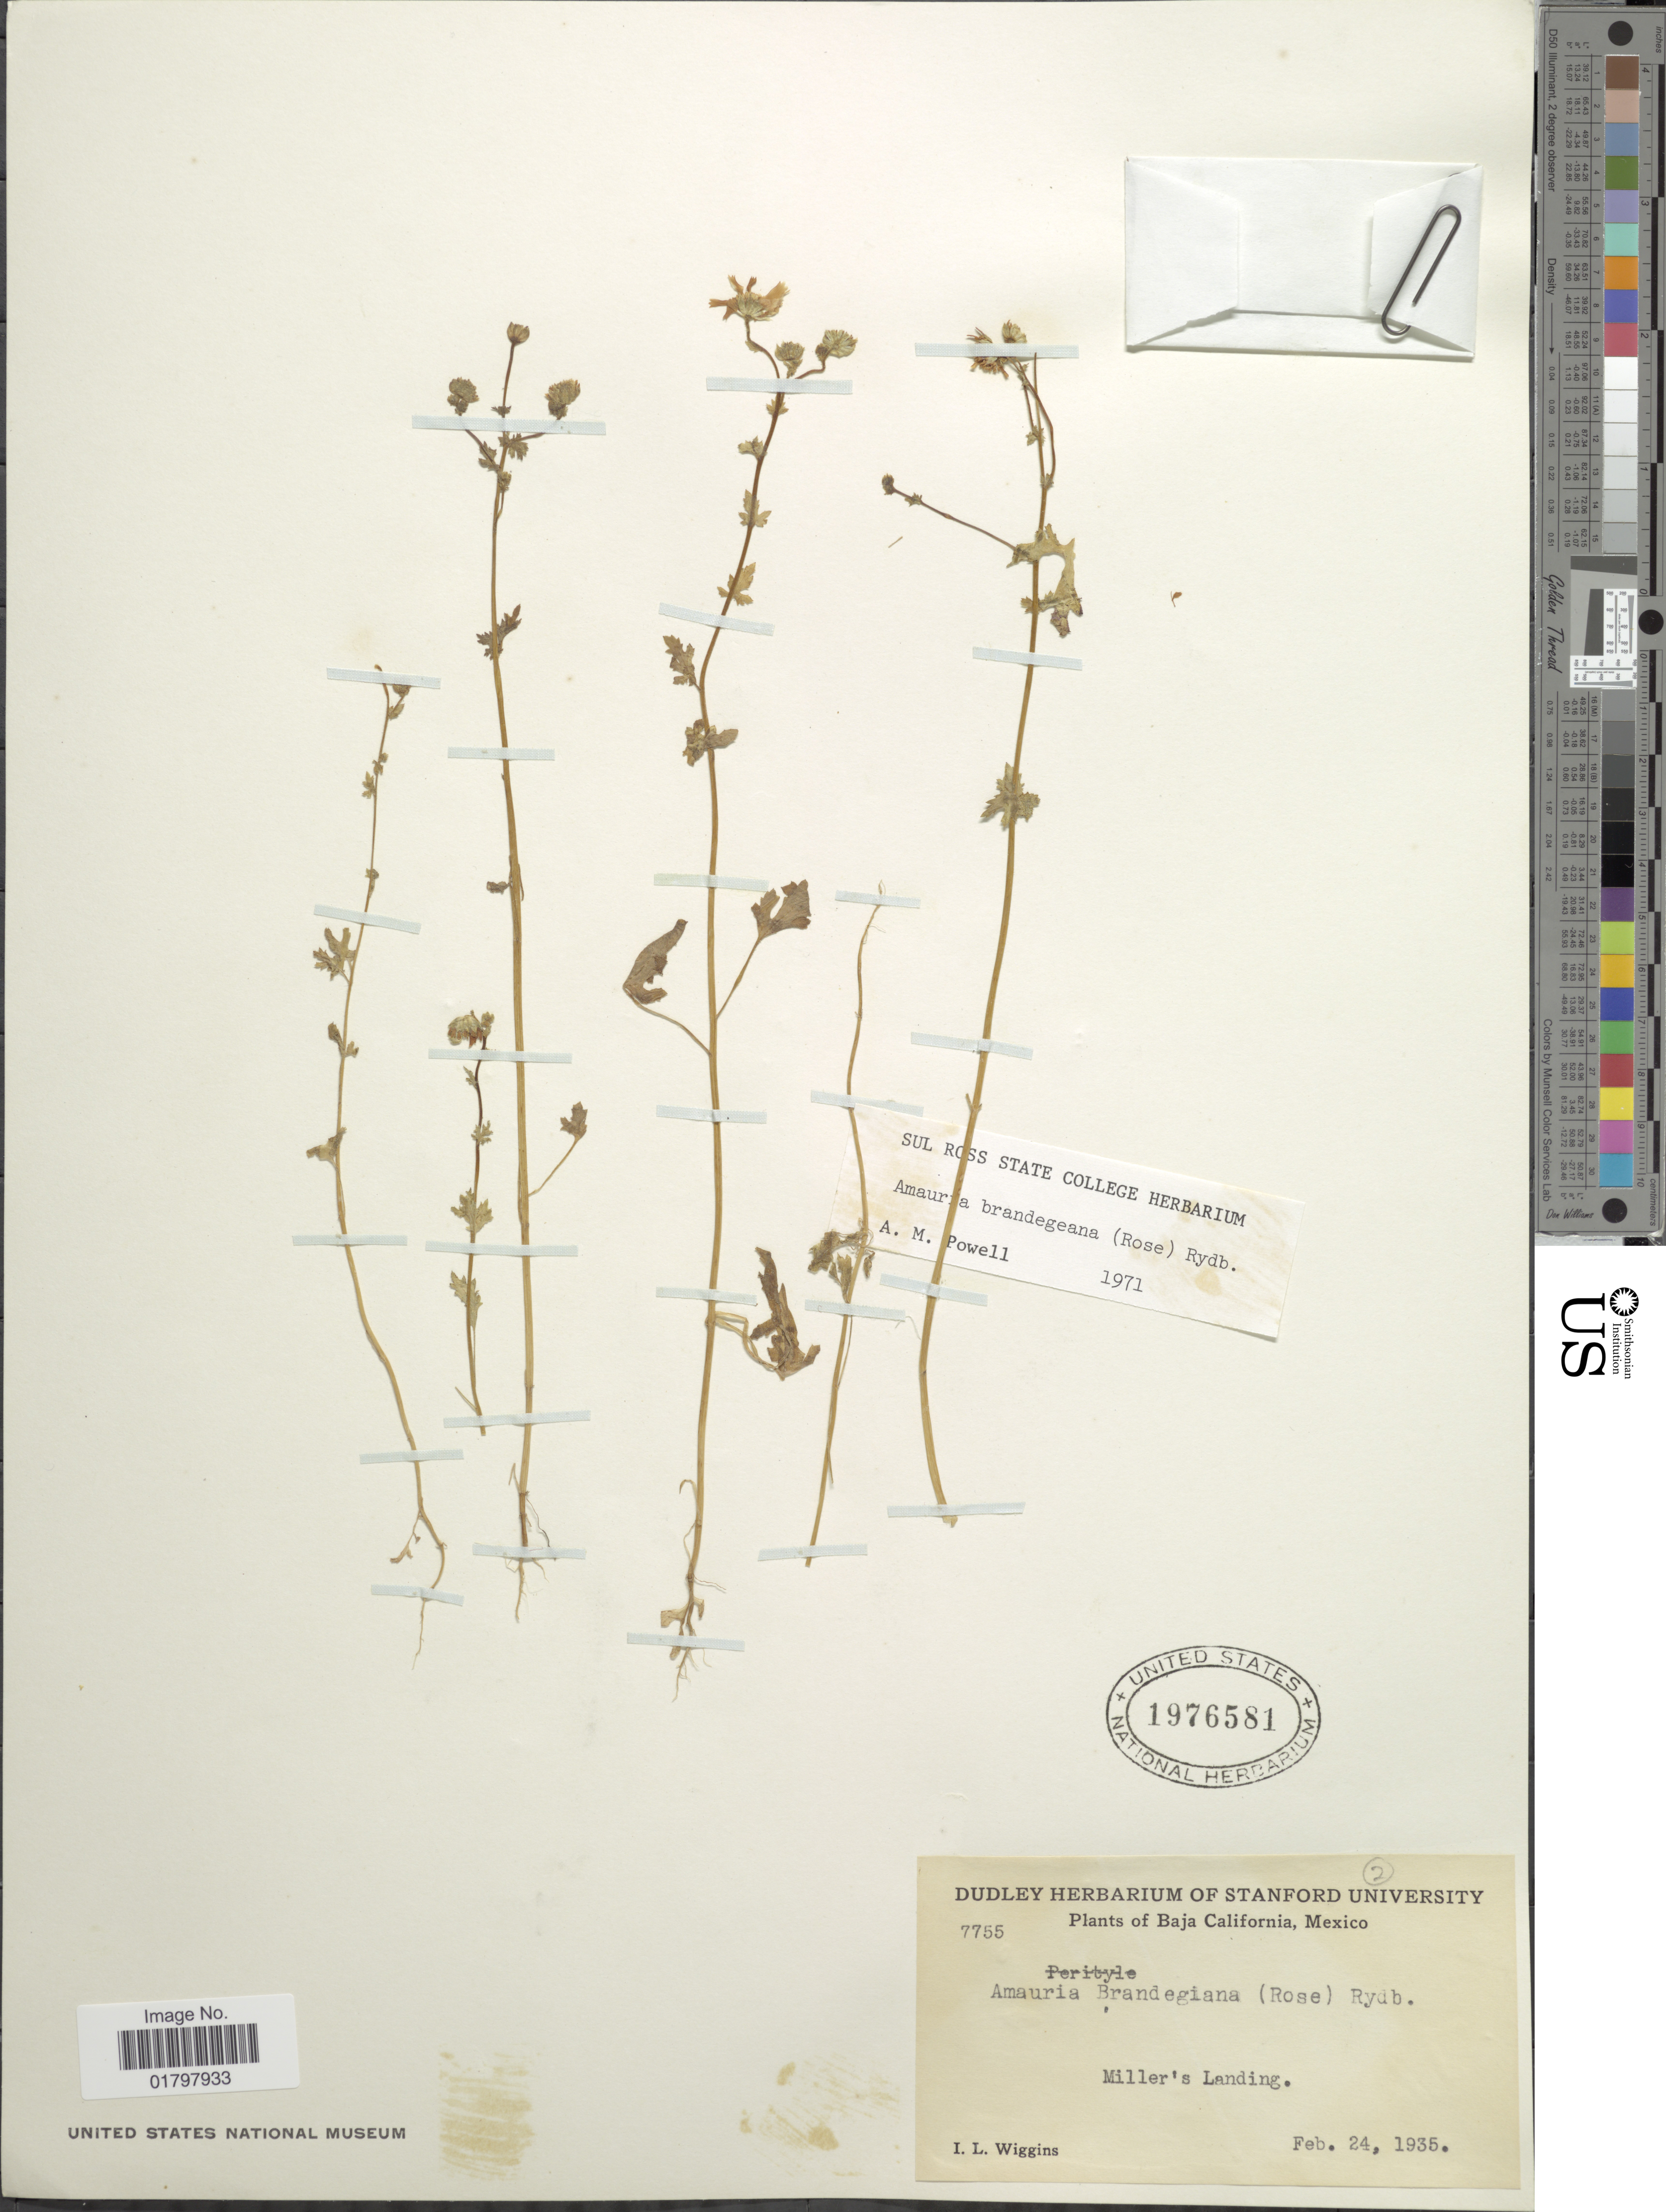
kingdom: Plantae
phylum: Tracheophyta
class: Magnoliopsida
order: Asterales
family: Asteraceae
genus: Amauria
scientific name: Amauria brandegeana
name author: (Rose) Rydb.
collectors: I. L. Wiggins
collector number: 7755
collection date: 1935-02-24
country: Mexico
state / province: Baja California Sur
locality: Miller's Landing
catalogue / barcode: US 1976581